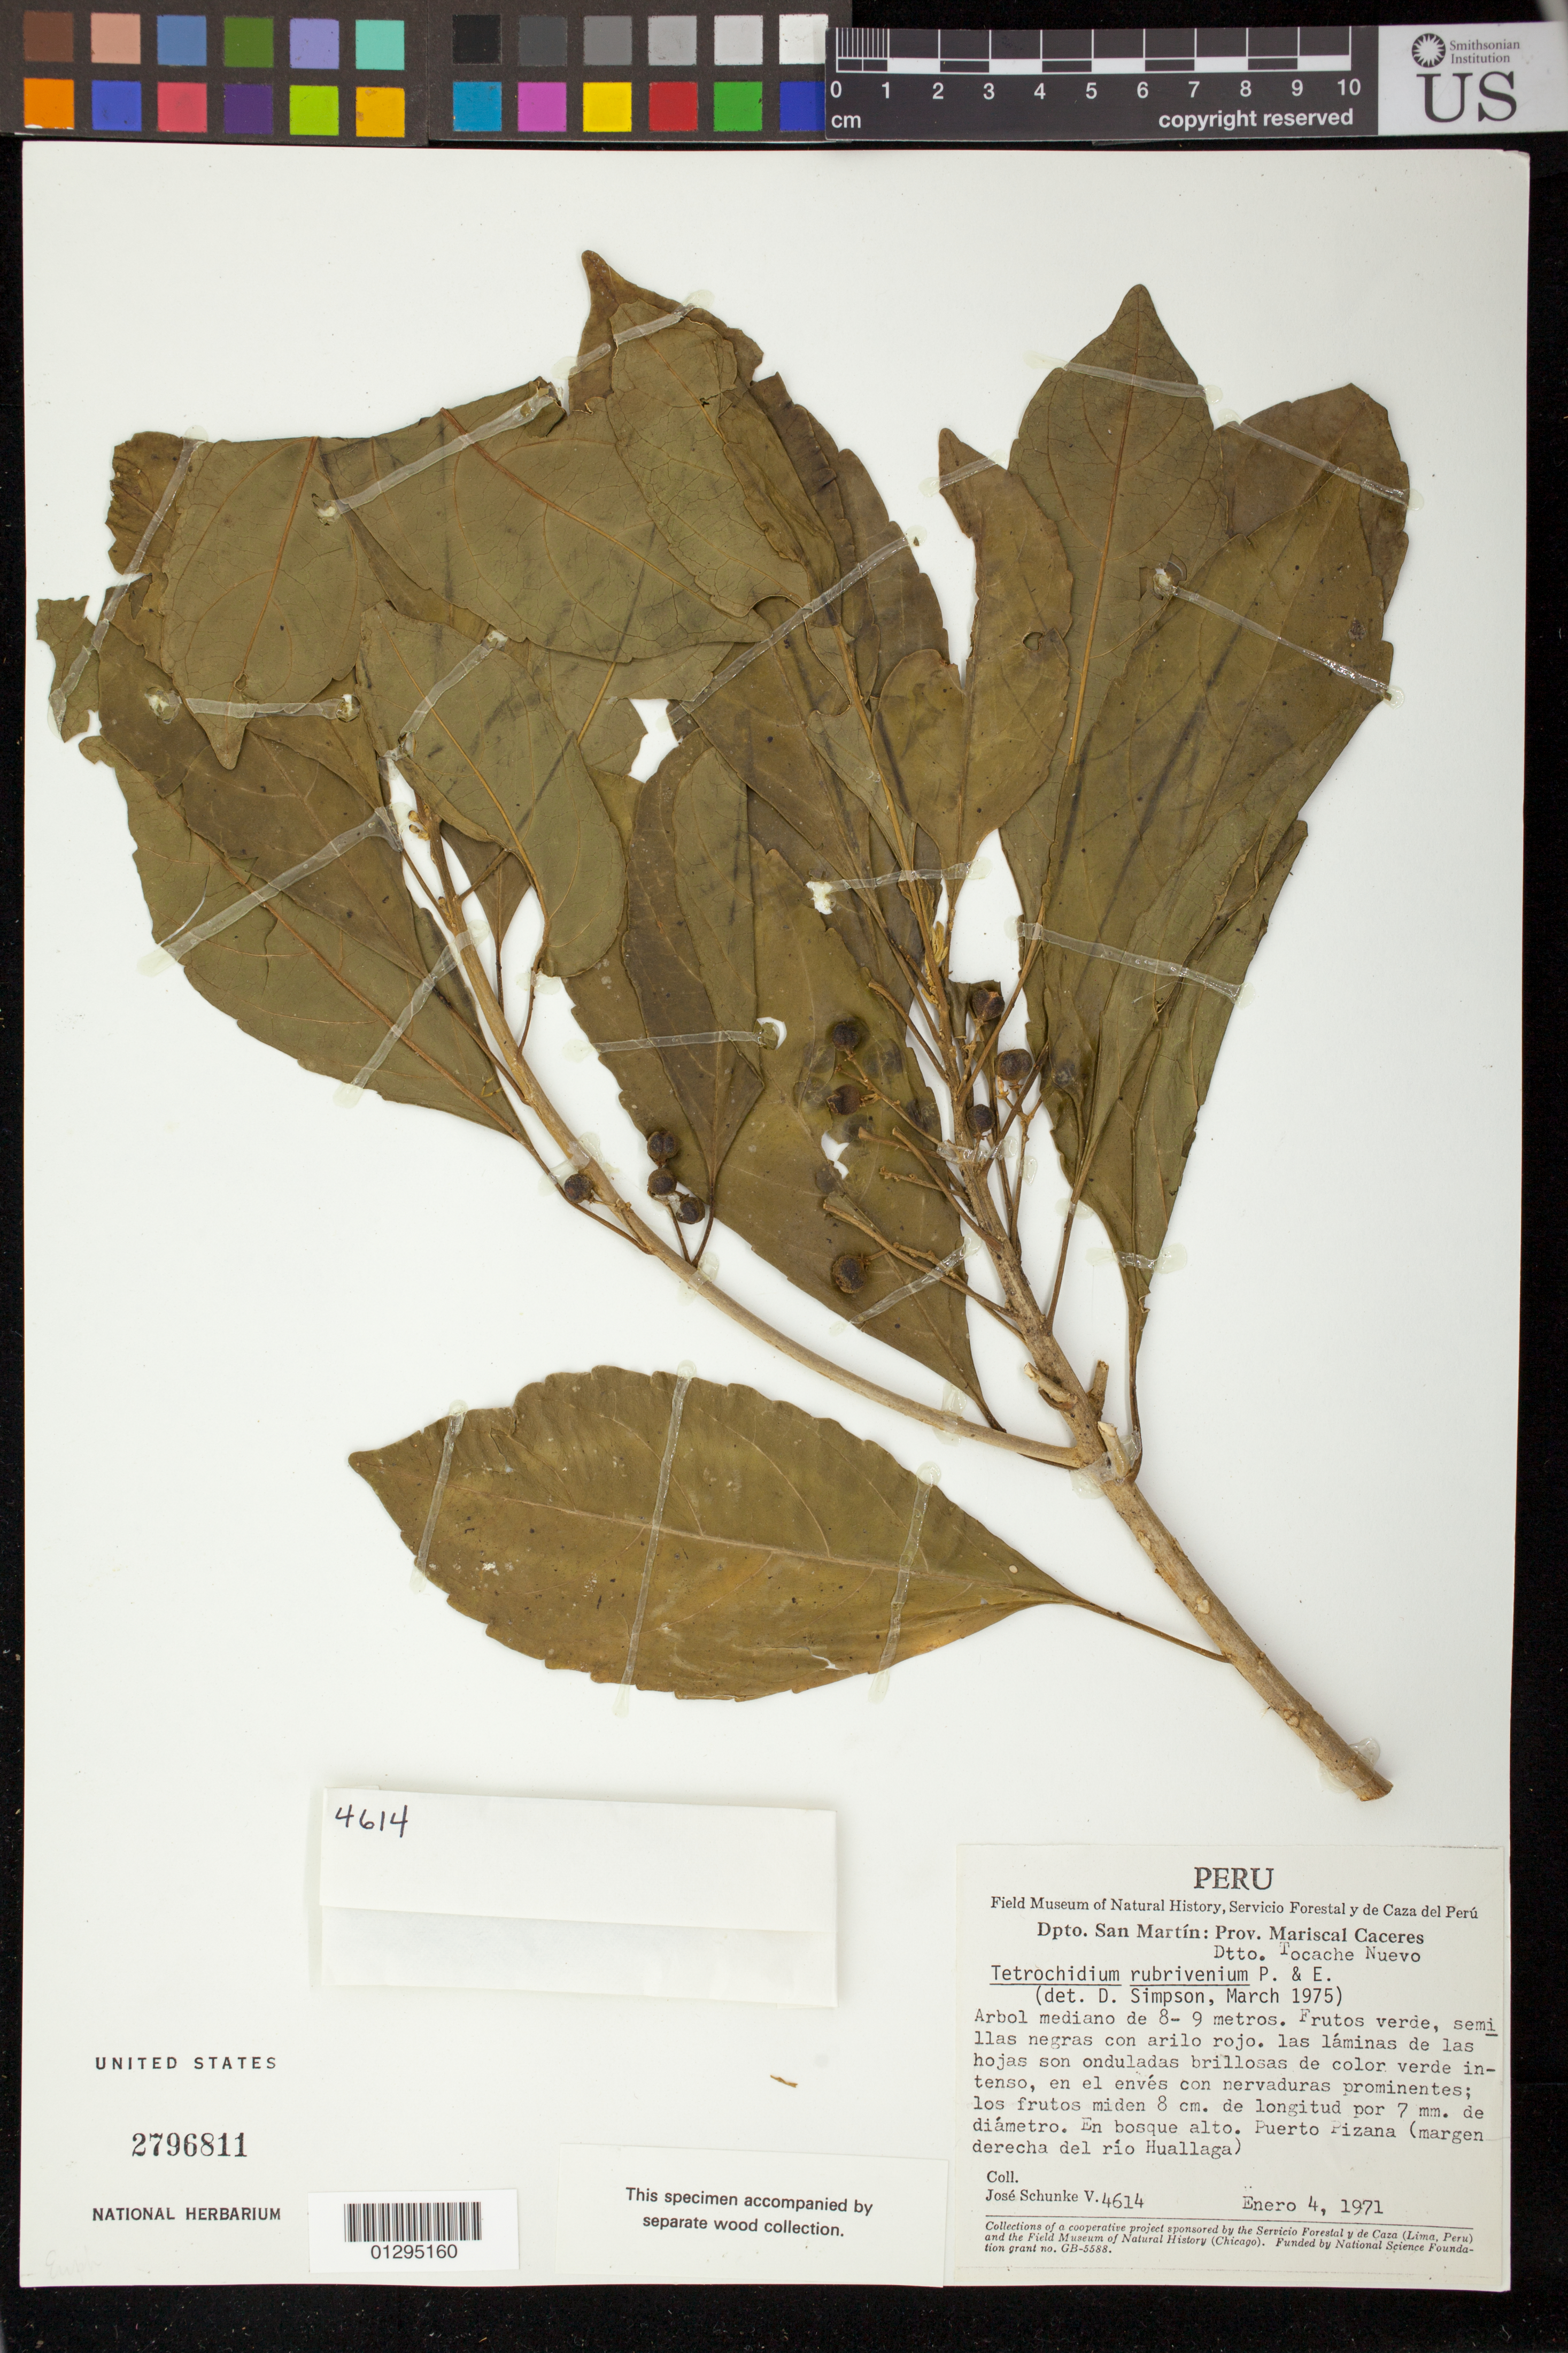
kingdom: Plantae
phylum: Tracheophyta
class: Magnoliopsida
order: Malpighiales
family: Euphorbiaceae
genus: Tetrorchidium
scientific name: Tetrorchidium rubrivenium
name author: Poepp.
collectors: J. M. Schunke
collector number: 4614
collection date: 1971-01-04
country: Peru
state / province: San Martín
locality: Prov. Mariscal Caceres. Dtto. Tocache Nuevo. Puerto Pizana (margen derecha del rio Huallaga)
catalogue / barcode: US 2796811